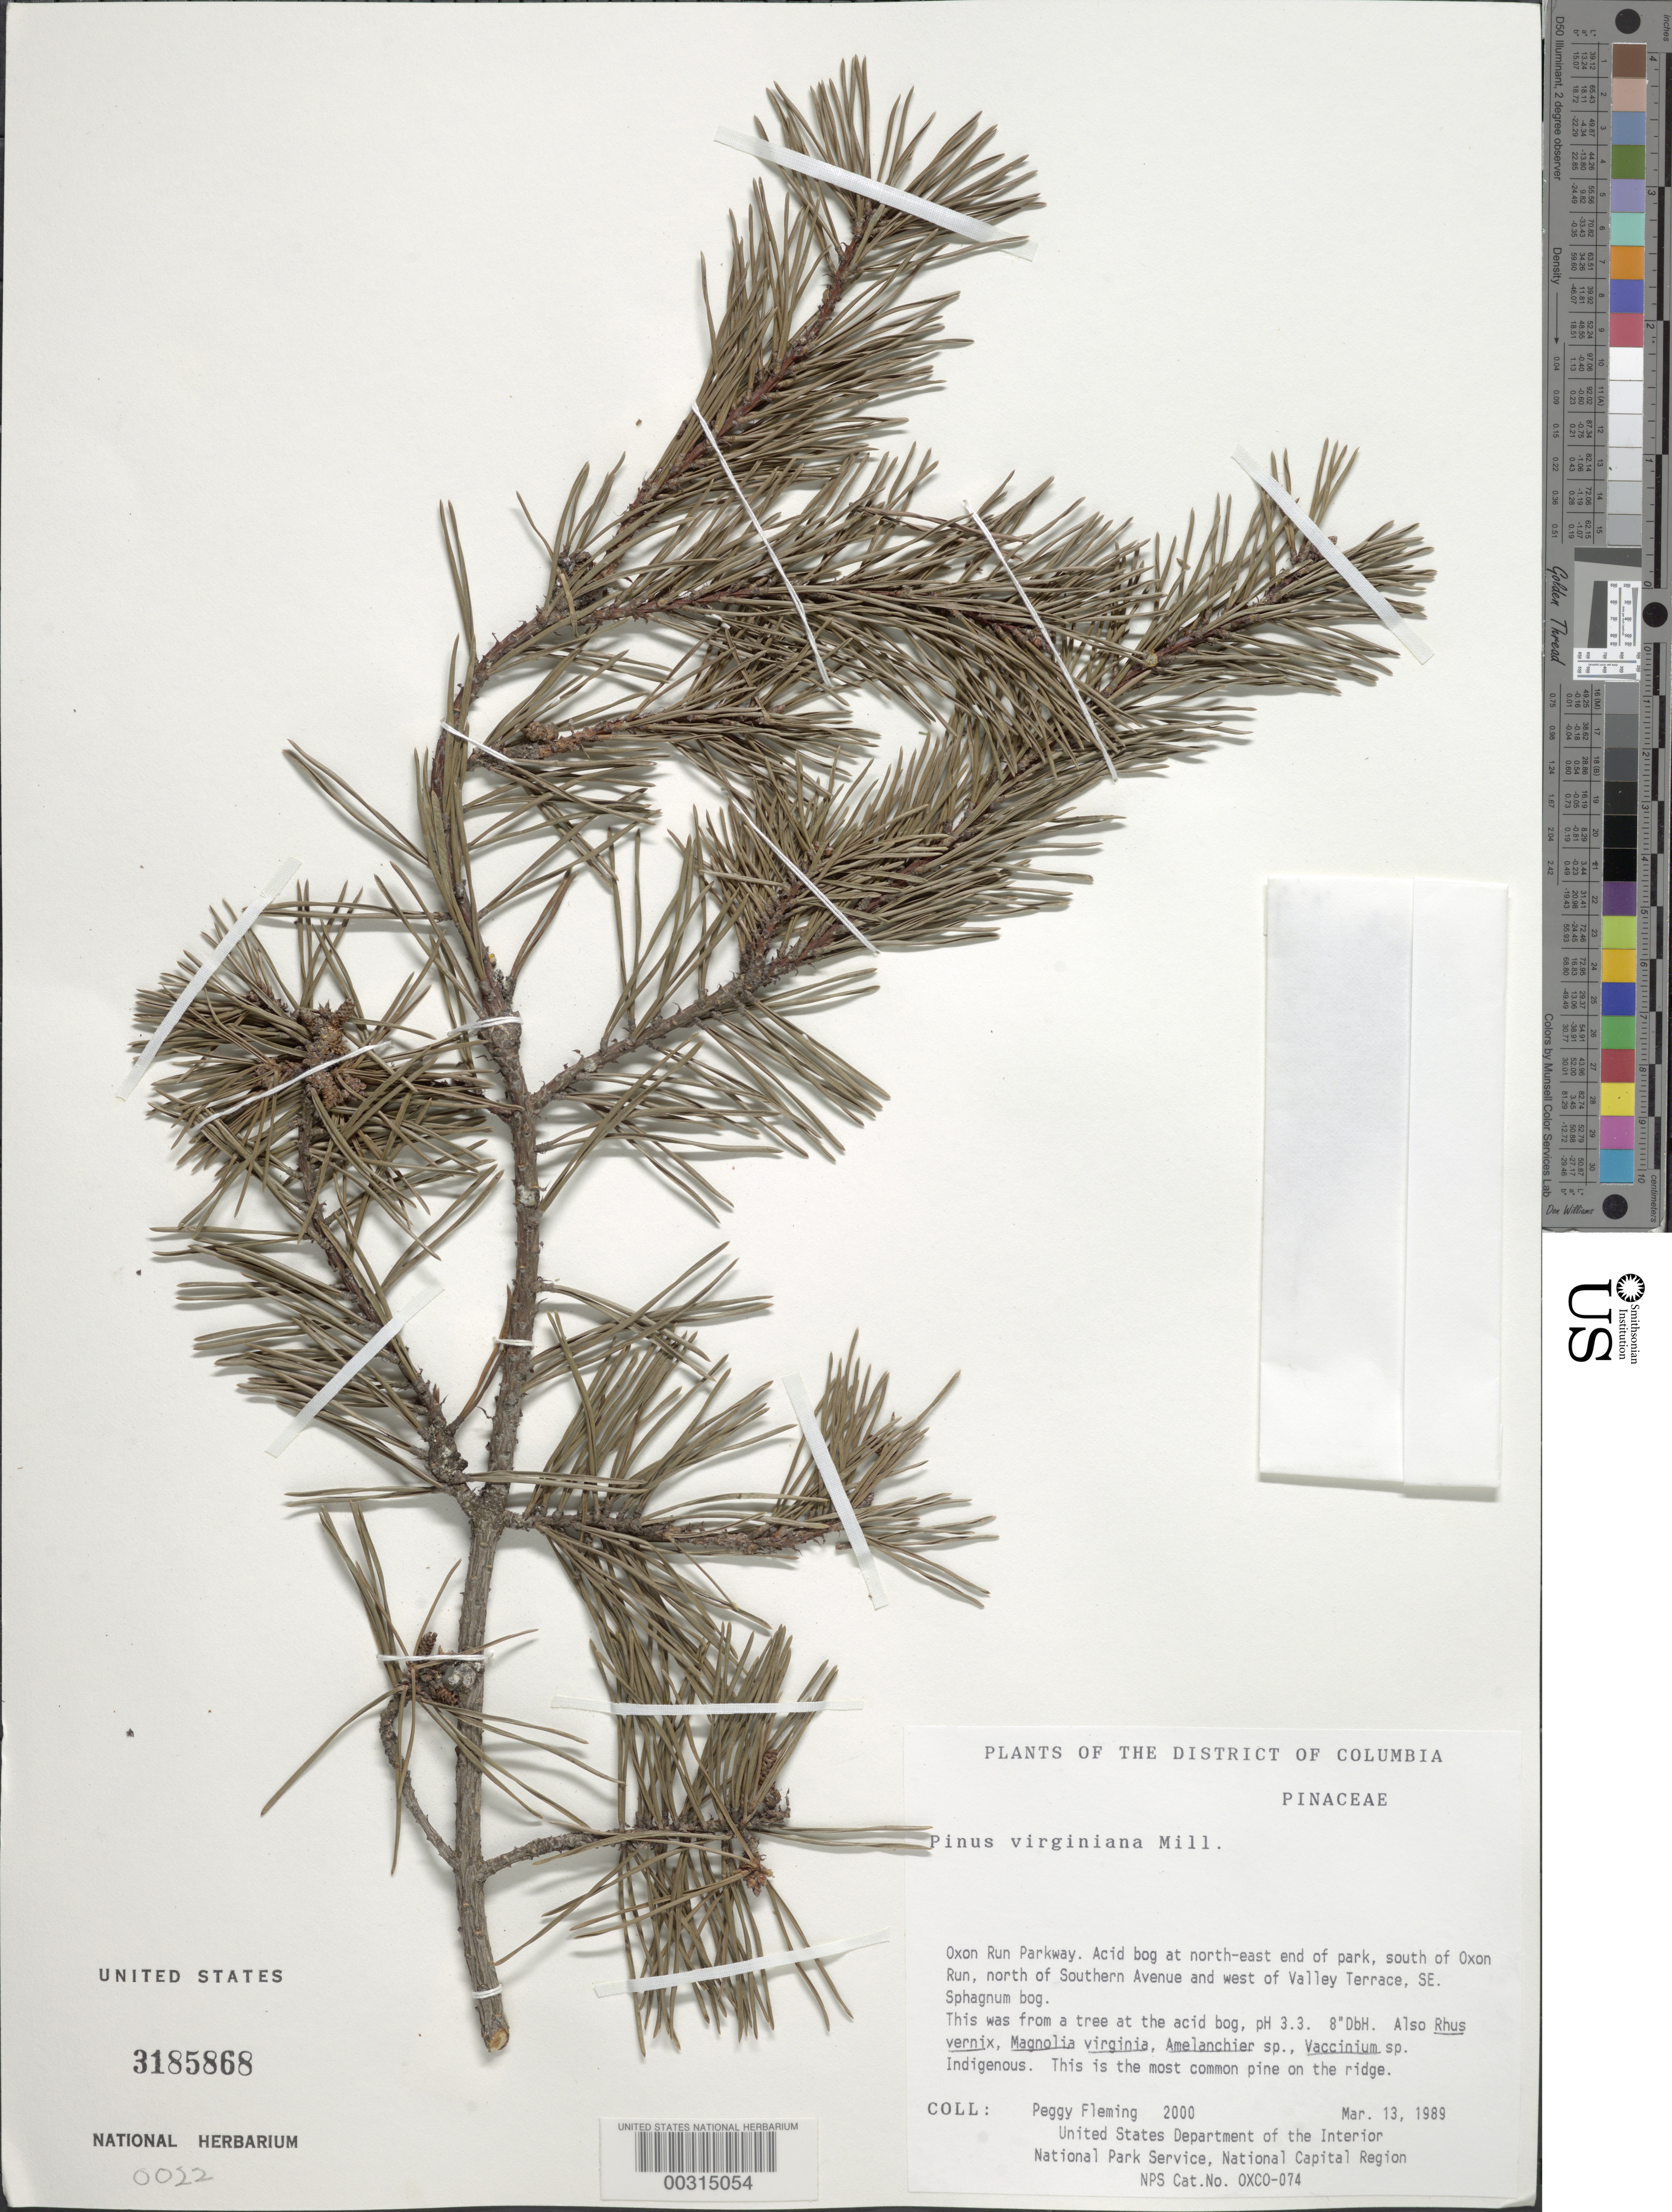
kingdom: Plantae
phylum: Tracheophyta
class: Pinopsida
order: Pinales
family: Pinaceae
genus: Pinus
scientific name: Pinus virginiana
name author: Mill.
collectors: P. Fleming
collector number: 2000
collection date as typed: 13 Mar 1989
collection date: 1989-03-13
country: United States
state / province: District of Columbia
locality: Oxon Run Parkway, NE end of Park S of Oxon Run, N of Southern Ave and W of Valley Terrace SE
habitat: Sphagnum bog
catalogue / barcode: US 3185868